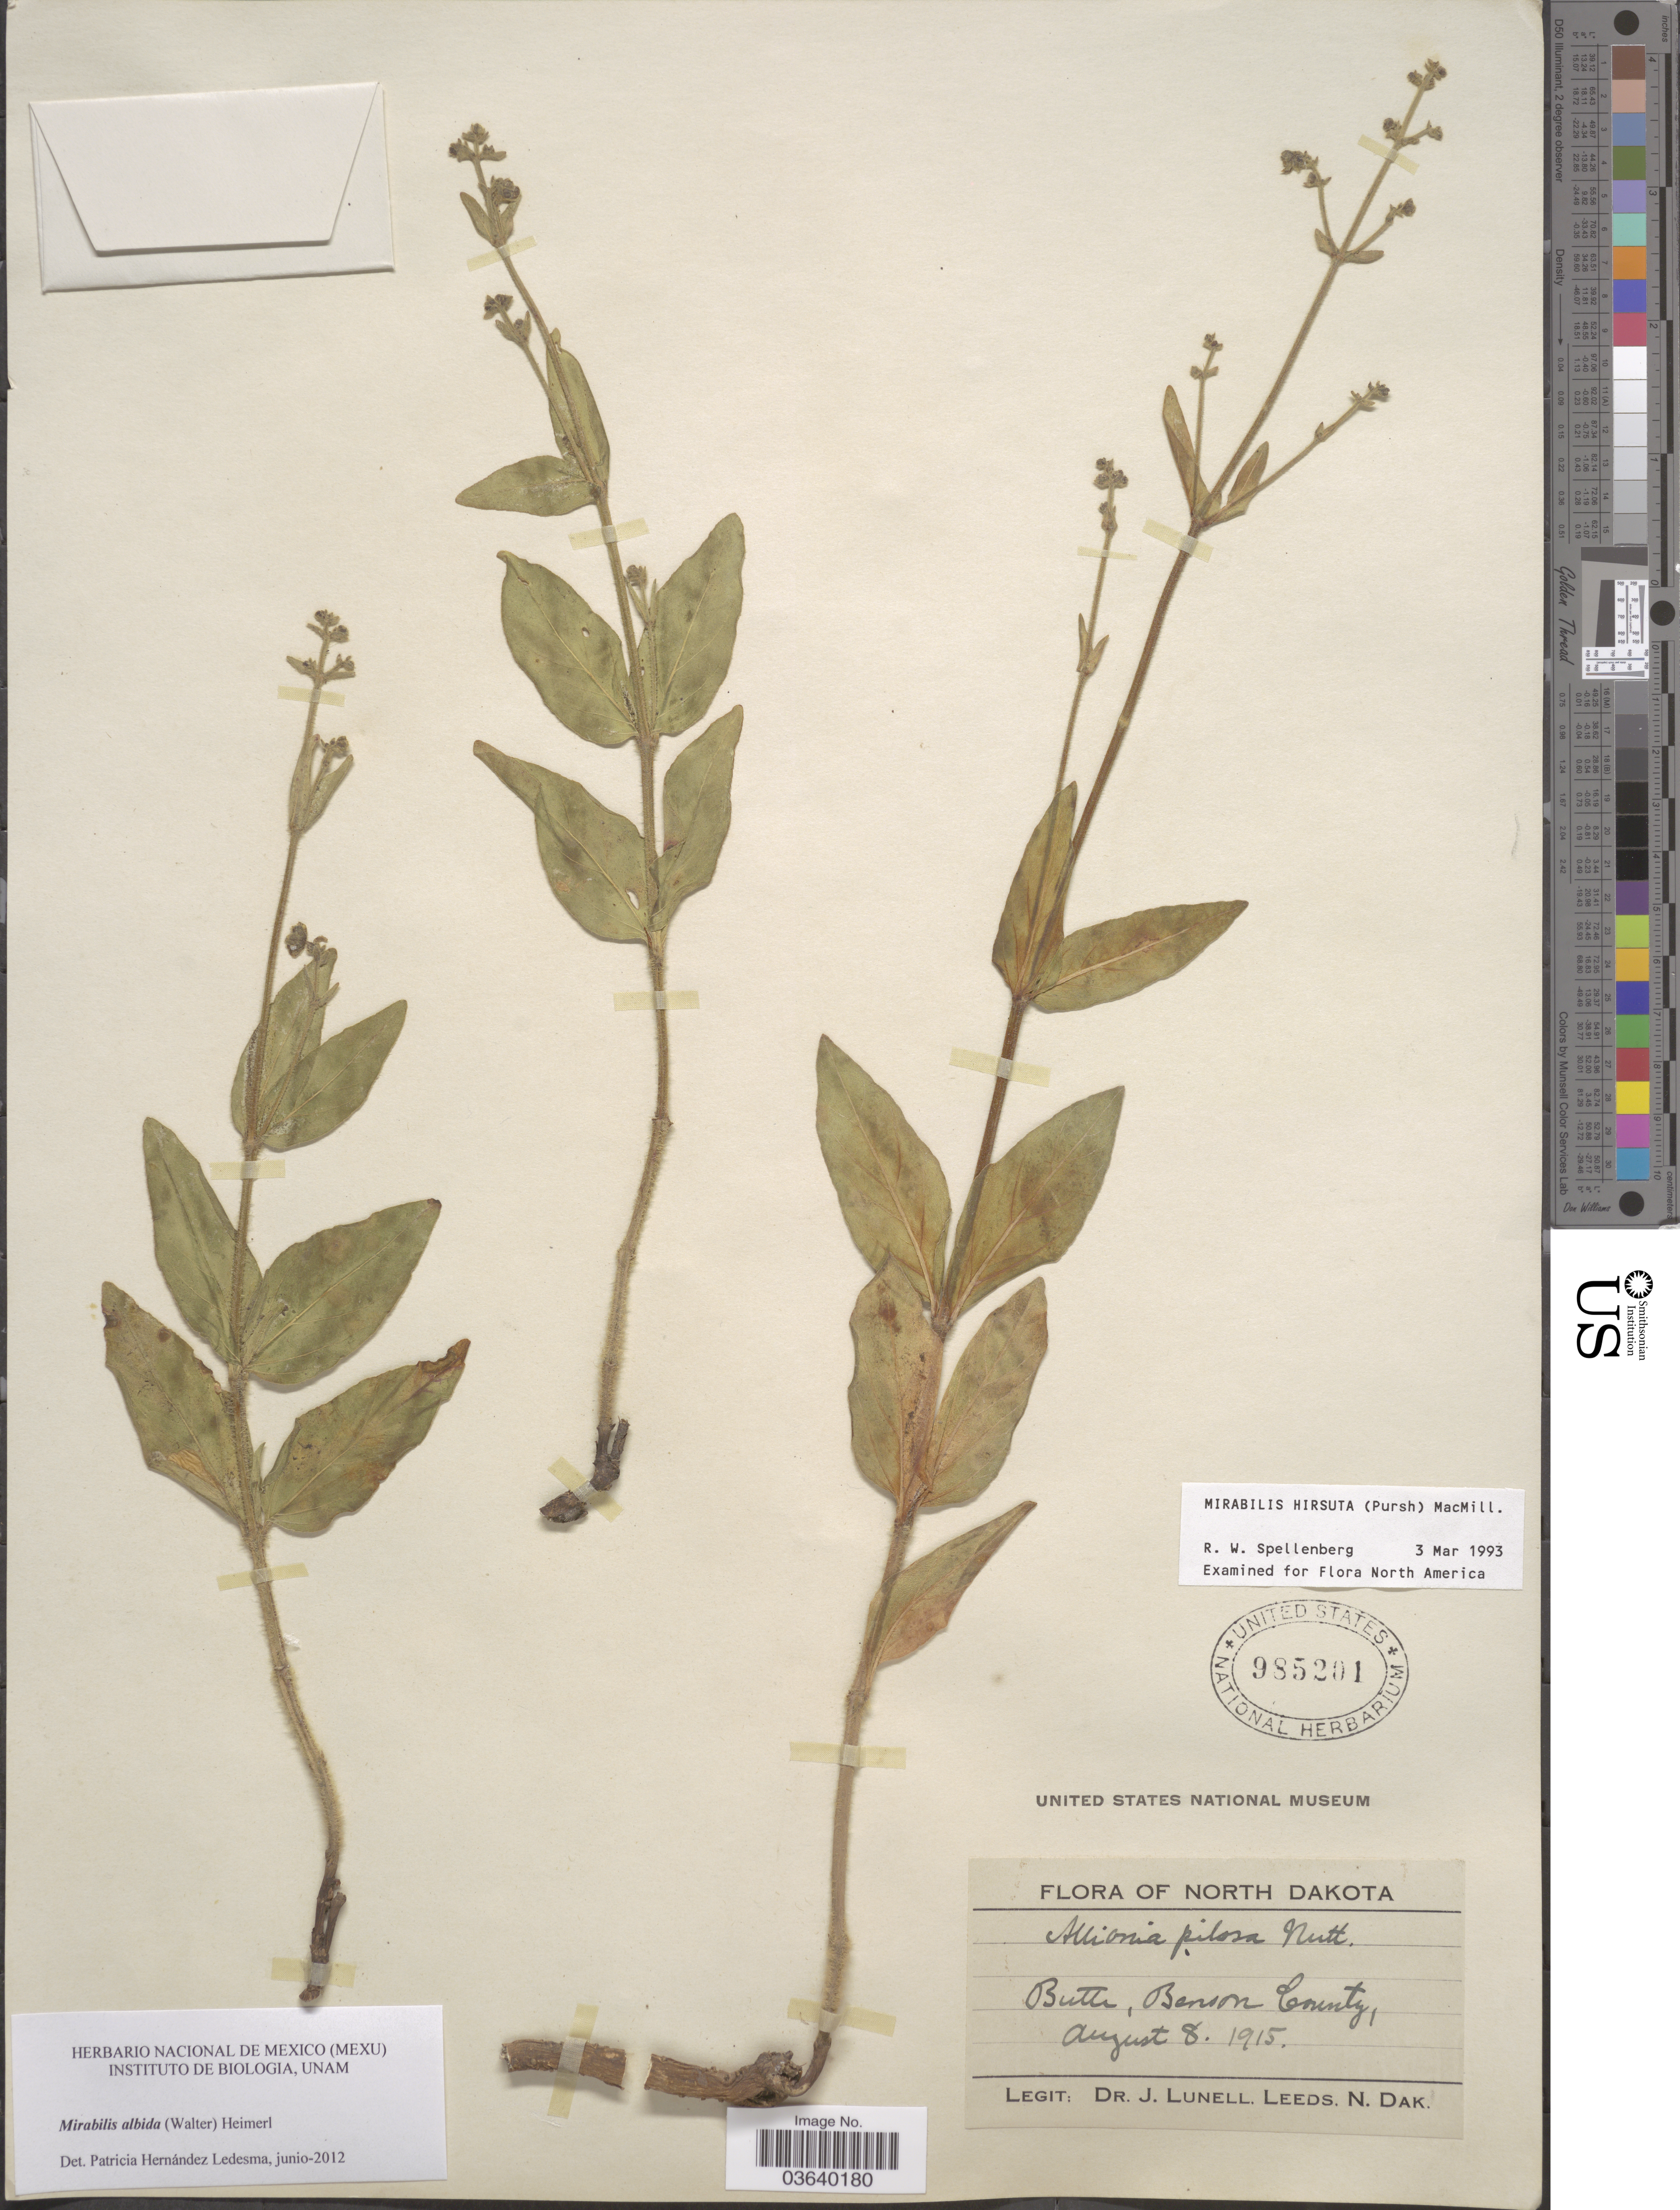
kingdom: Plantae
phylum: Tracheophyta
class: Magnoliopsida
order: Caryophyllales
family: Nyctaginaceae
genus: Mirabilis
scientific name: Mirabilis albida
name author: (Walter) Heimerl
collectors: J. Lunell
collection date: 1915-08-08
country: United States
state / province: North Dakota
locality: Butte, Benson County.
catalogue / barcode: US 985201